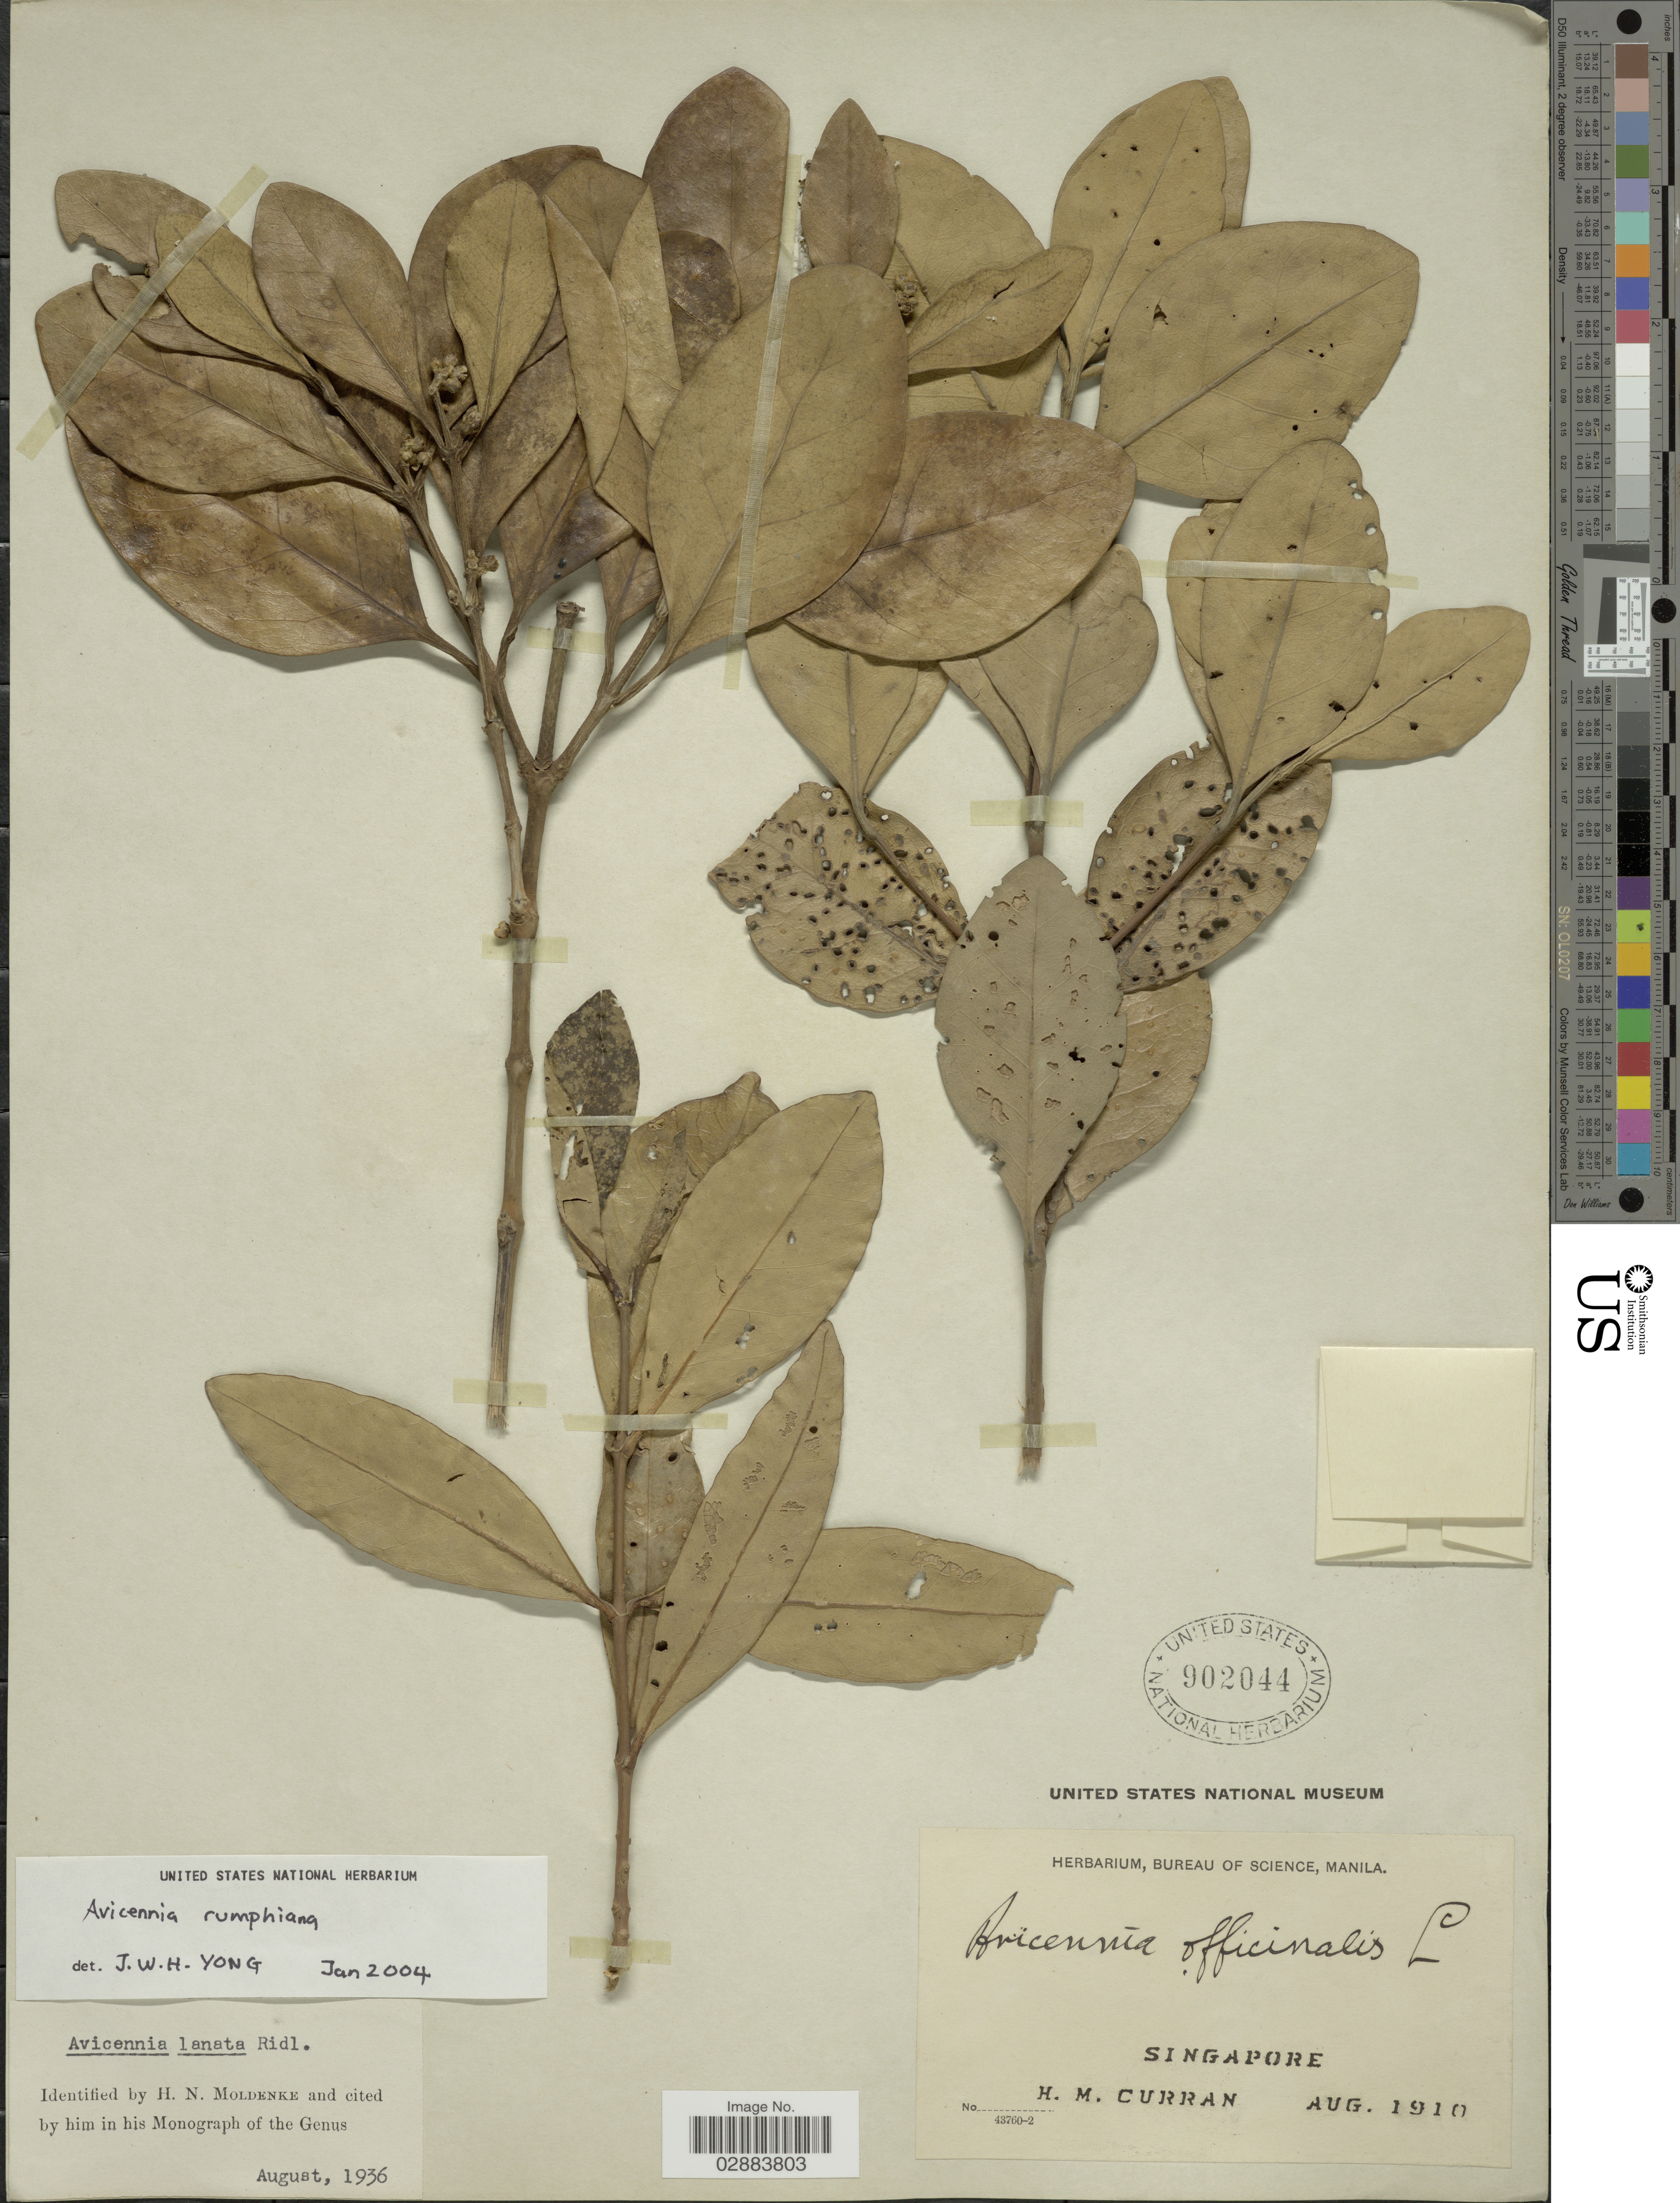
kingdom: Plantae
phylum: Tracheophyta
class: Magnoliopsida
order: Lamiales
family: Acanthaceae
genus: Avicennia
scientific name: Avicennia lanata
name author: Ridl.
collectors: H. M. Curran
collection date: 1910-08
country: Singapore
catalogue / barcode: US 902044